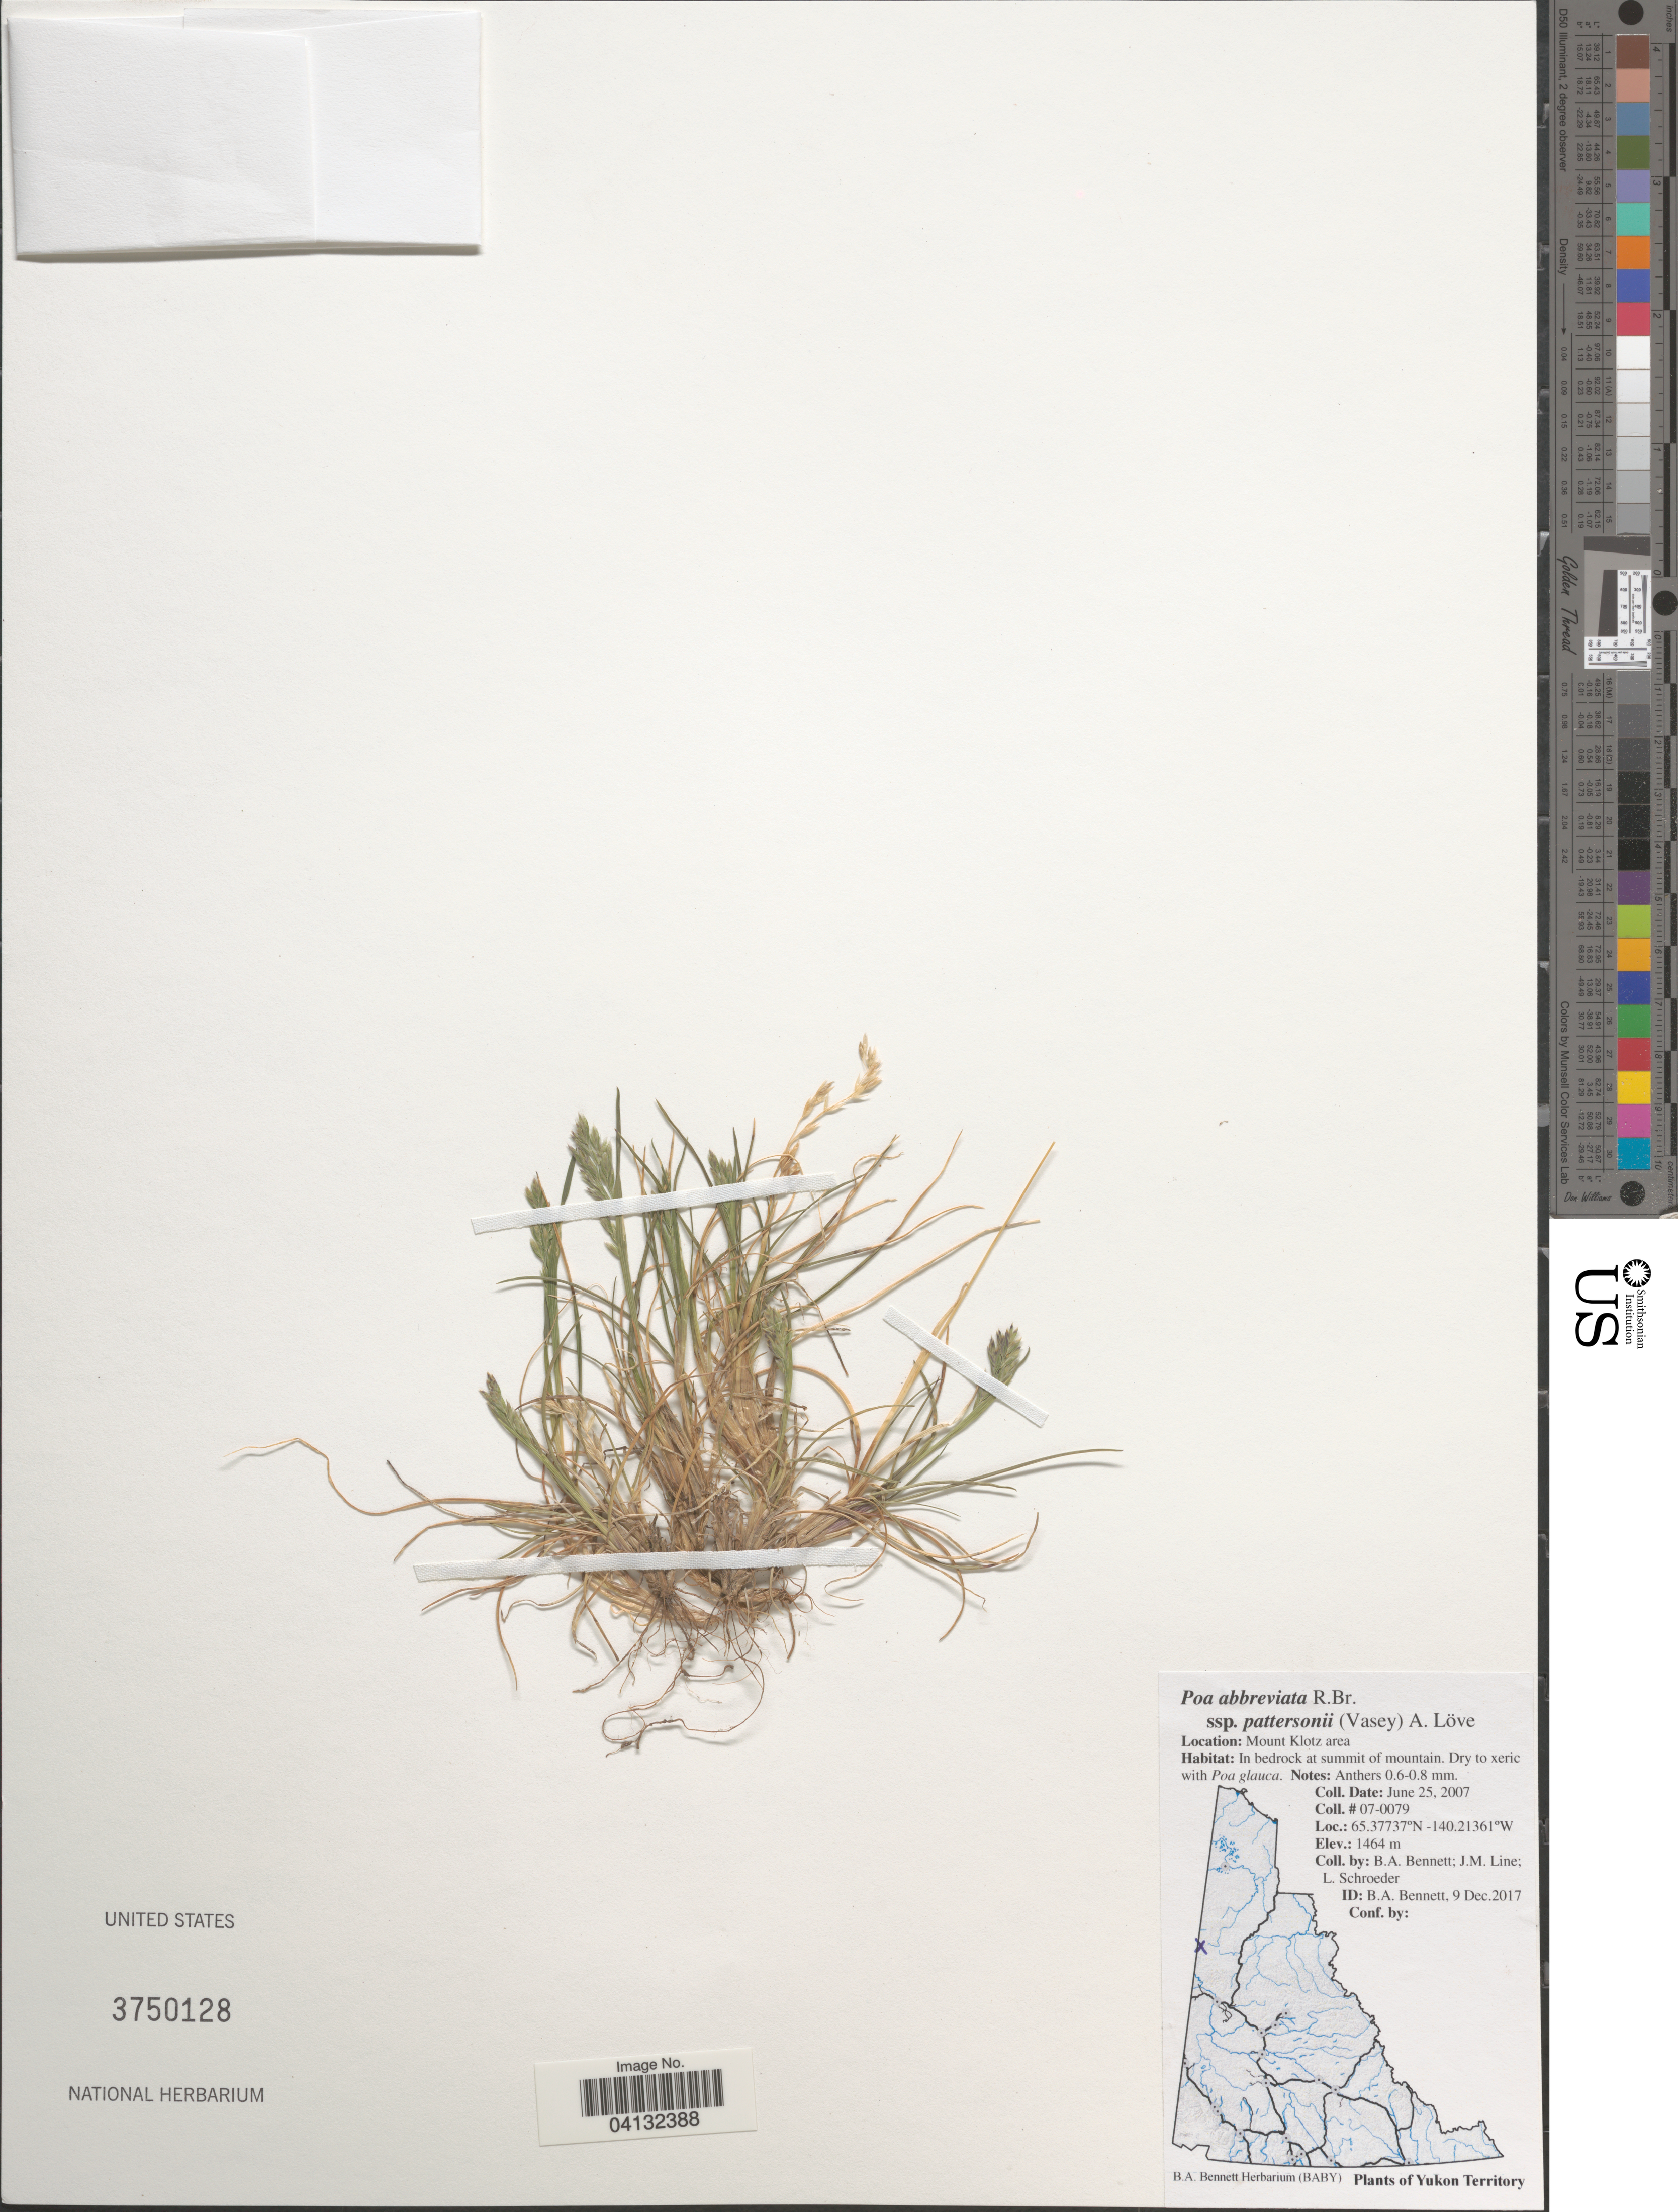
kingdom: Plantae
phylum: Tracheophyta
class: Liliopsida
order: Poales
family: Poaceae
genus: Poa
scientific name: Poa abbreviata subsp. pattersonii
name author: (Vasey) Á. Löve et al.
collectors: B. A. Bennett, J. Line & L. Schroeder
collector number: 07-0079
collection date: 2007-06-25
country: Canada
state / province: Yukon Territory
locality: Mount Klotz area.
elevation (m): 1464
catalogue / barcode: US 3750128